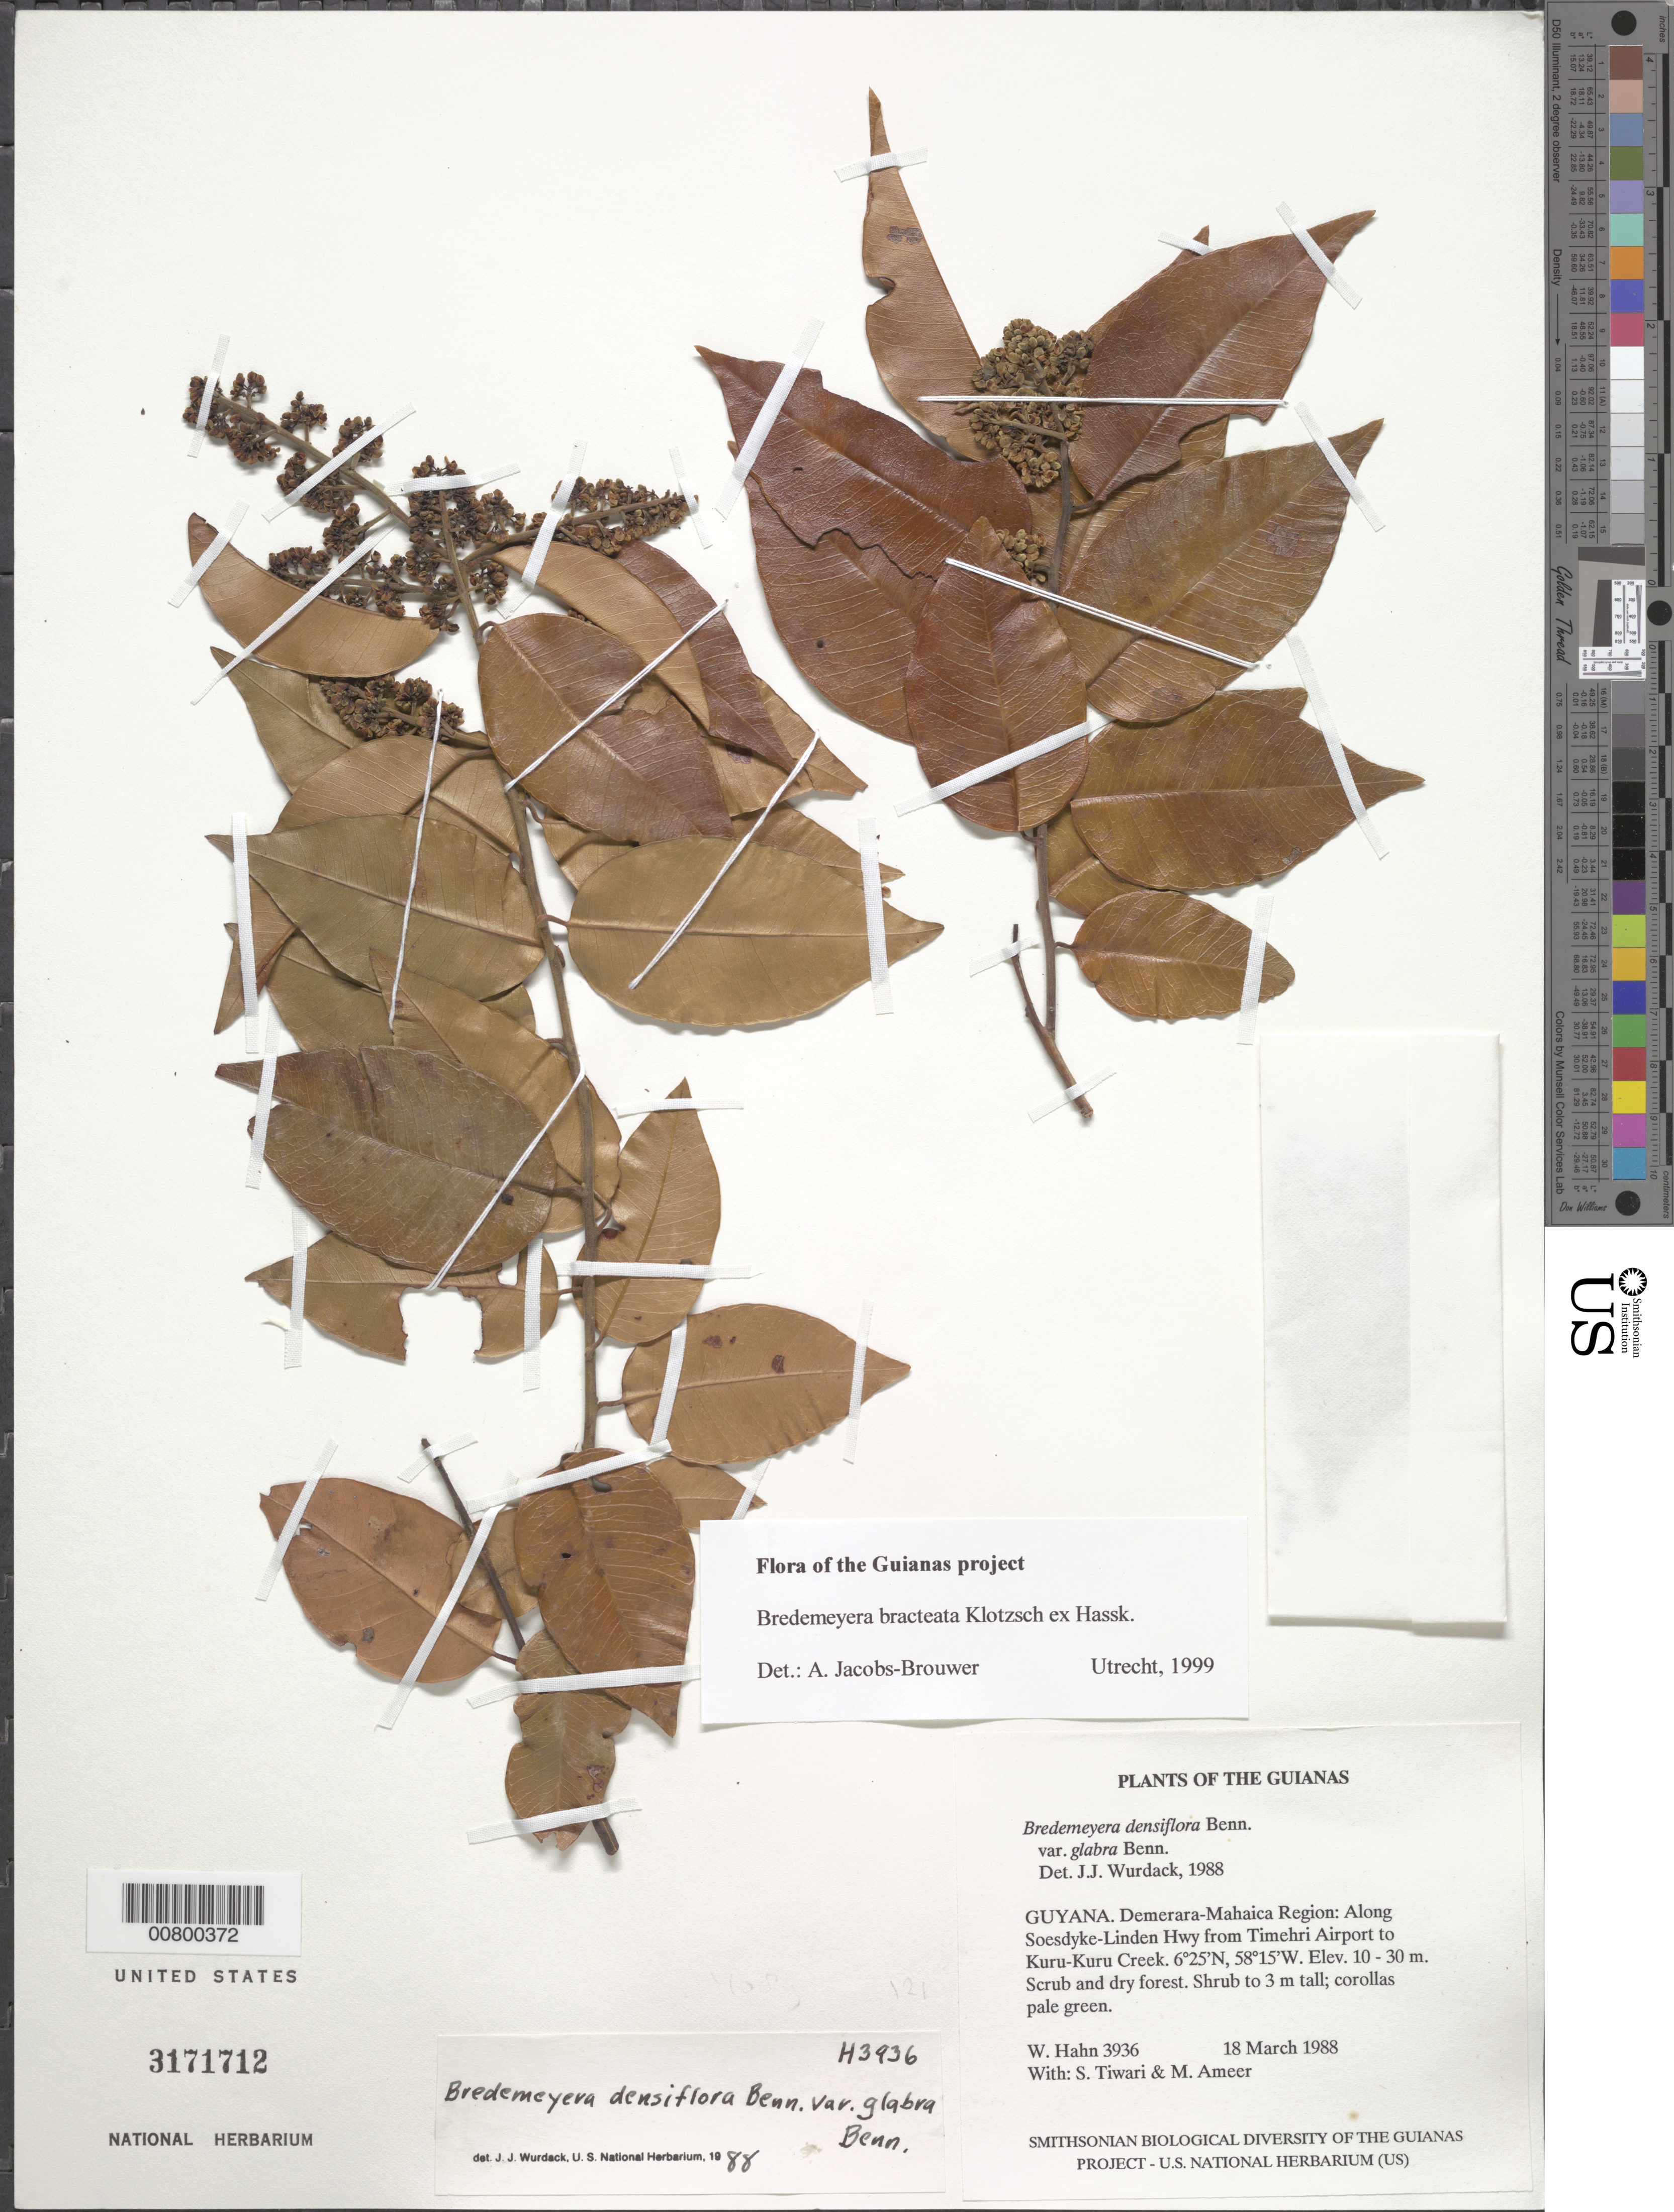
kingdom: Plantae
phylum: Tracheophyta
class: Magnoliopsida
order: Fabales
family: Polygalaceae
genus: Bredemeyera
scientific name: Bredemeyera bracteata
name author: Klotzsch ex Hassk.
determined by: Jacobs-Brouwer, A.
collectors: W. Hahn, S. Tiwari & M. Ameer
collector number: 3936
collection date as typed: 18 March 1988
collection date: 1988-03-18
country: Guyana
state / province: Demerara-Mahaica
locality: Along Soesdyke-Linden Hwy from Timehri Airport to Kuru-Kuru Creek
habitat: Scrub and dry forest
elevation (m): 10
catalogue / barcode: US 3171712